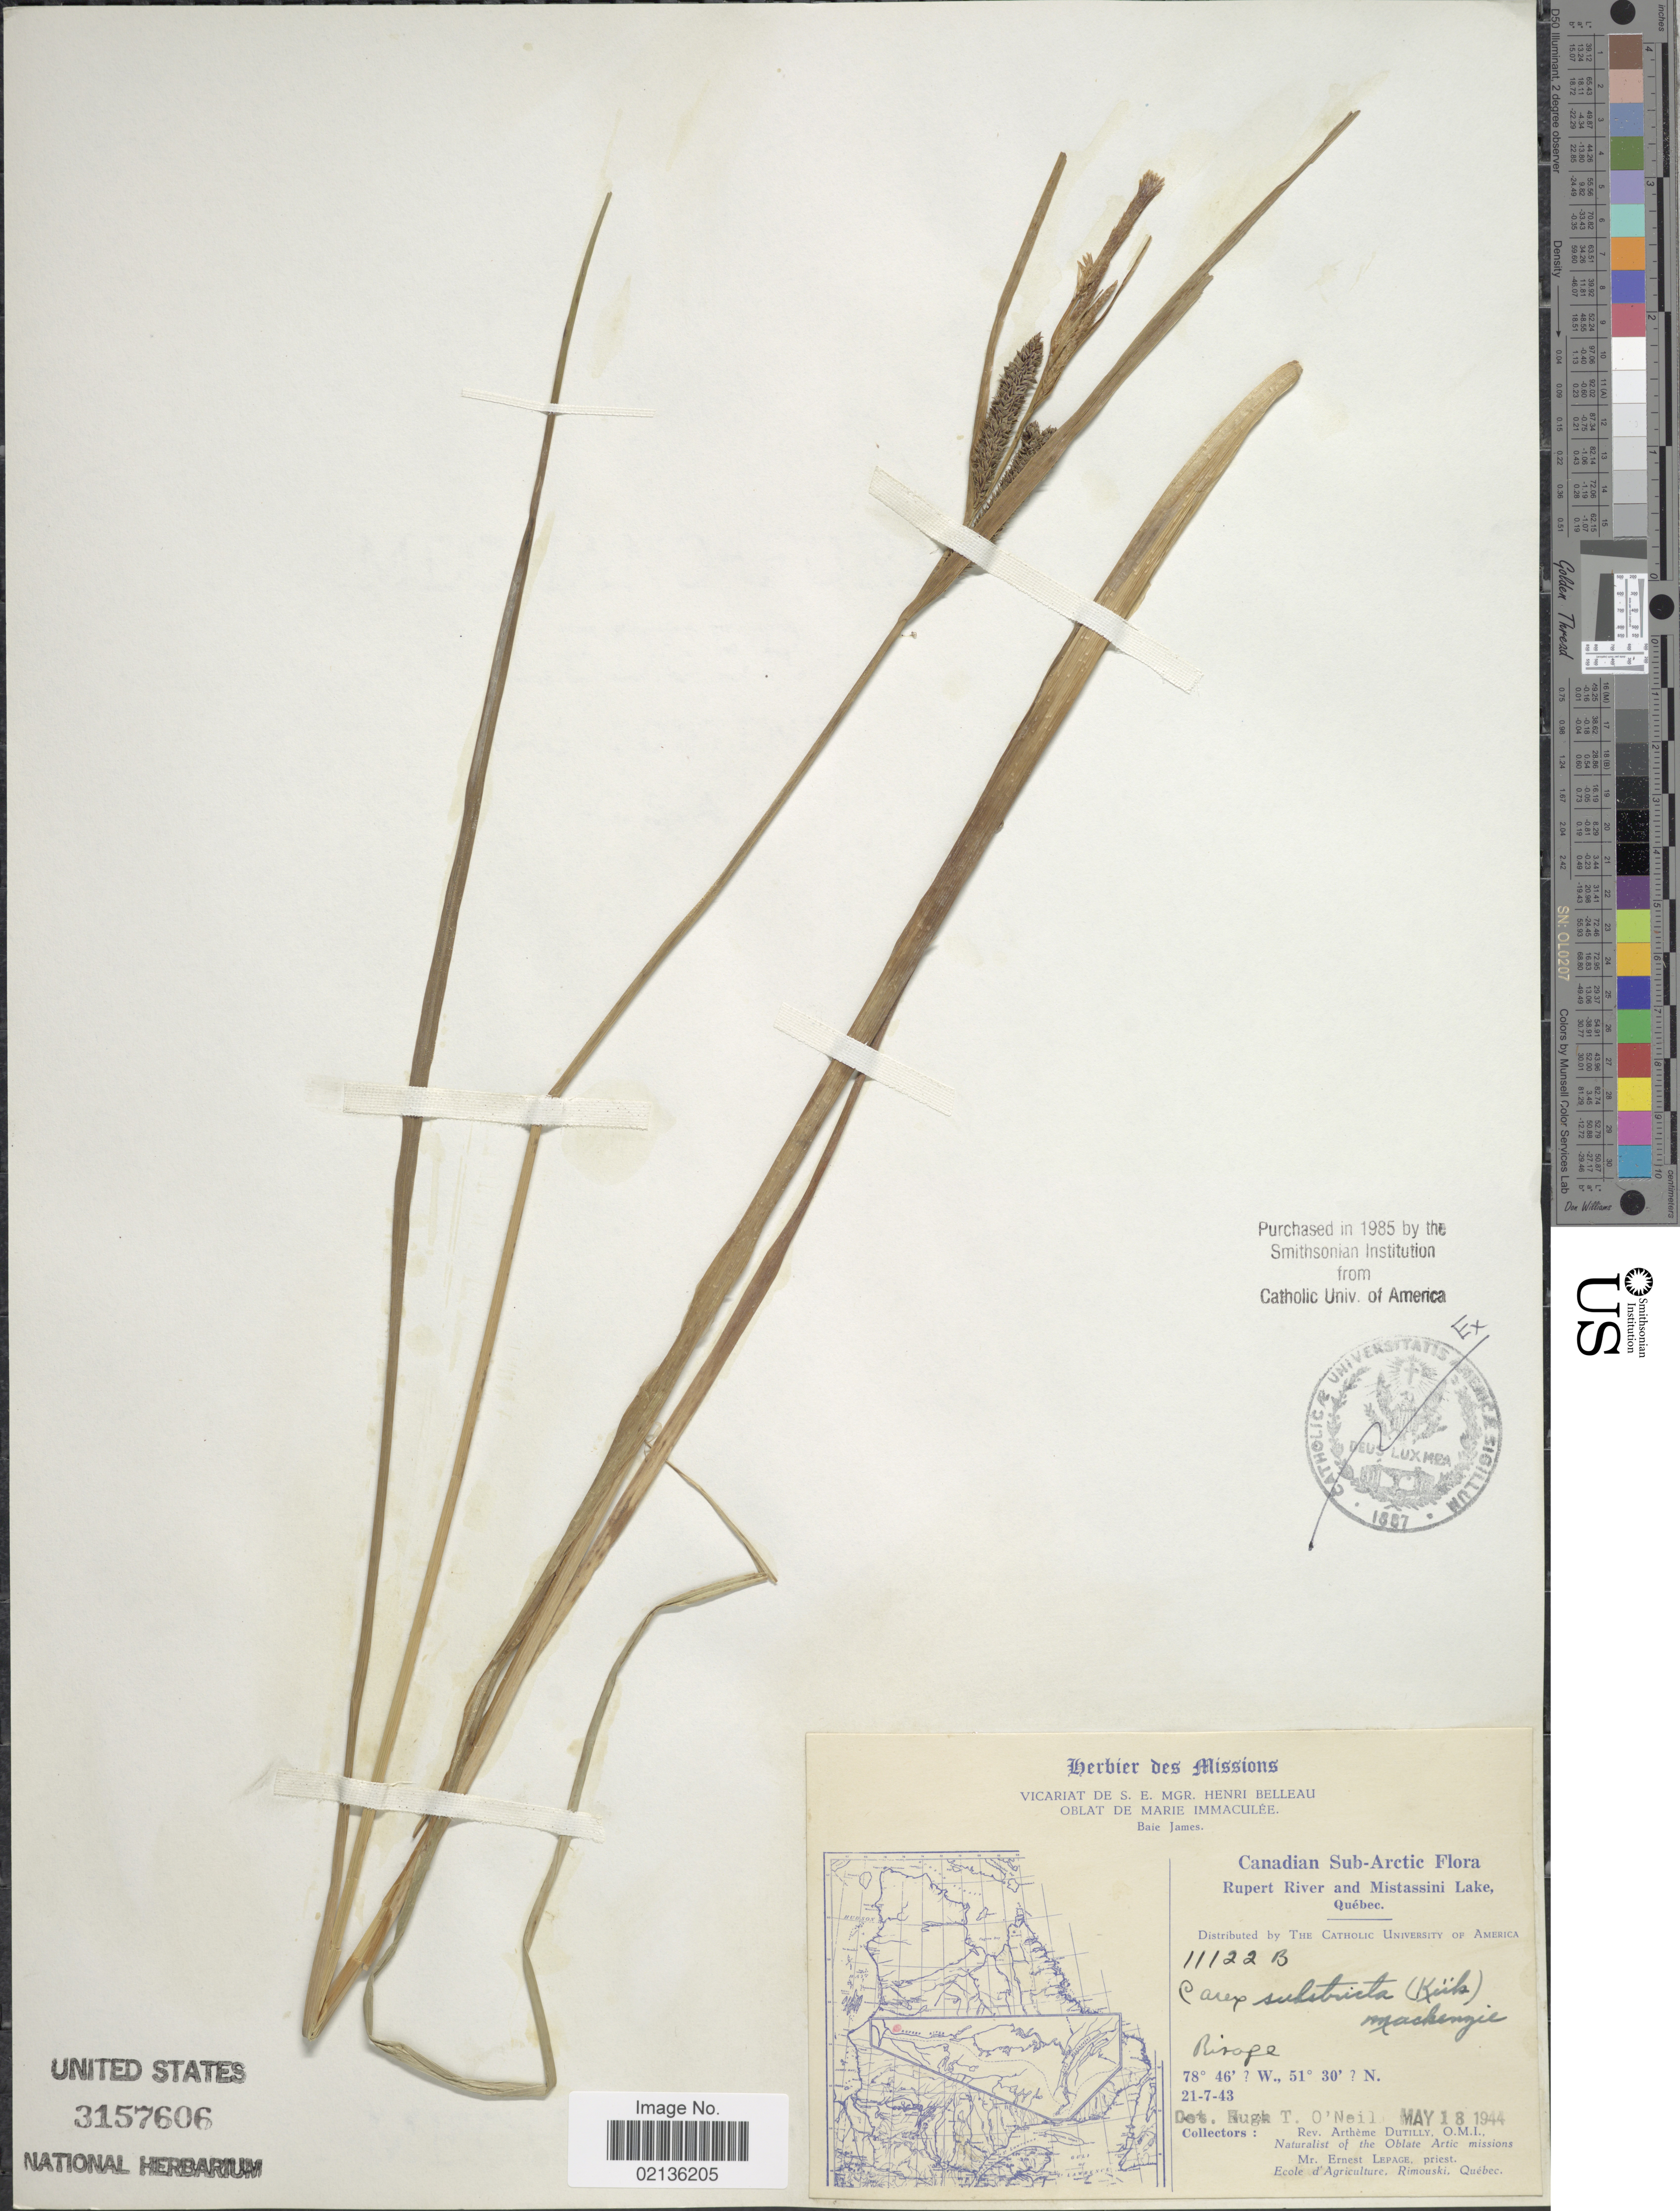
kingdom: Plantae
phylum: Tracheophyta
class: Liliopsida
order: Poales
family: Cyperaceae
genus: Carex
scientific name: Carex aquatilis var. substricta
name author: Wahlenb.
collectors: A. Dutilly & E. Lepage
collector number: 11122B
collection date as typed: Transcribed d/m/y: 21/7/43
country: Canada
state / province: Quebec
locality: Canadian Sub-Arctic, Rupert River and Mistassini Lake, Rivage.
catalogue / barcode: US 3157606